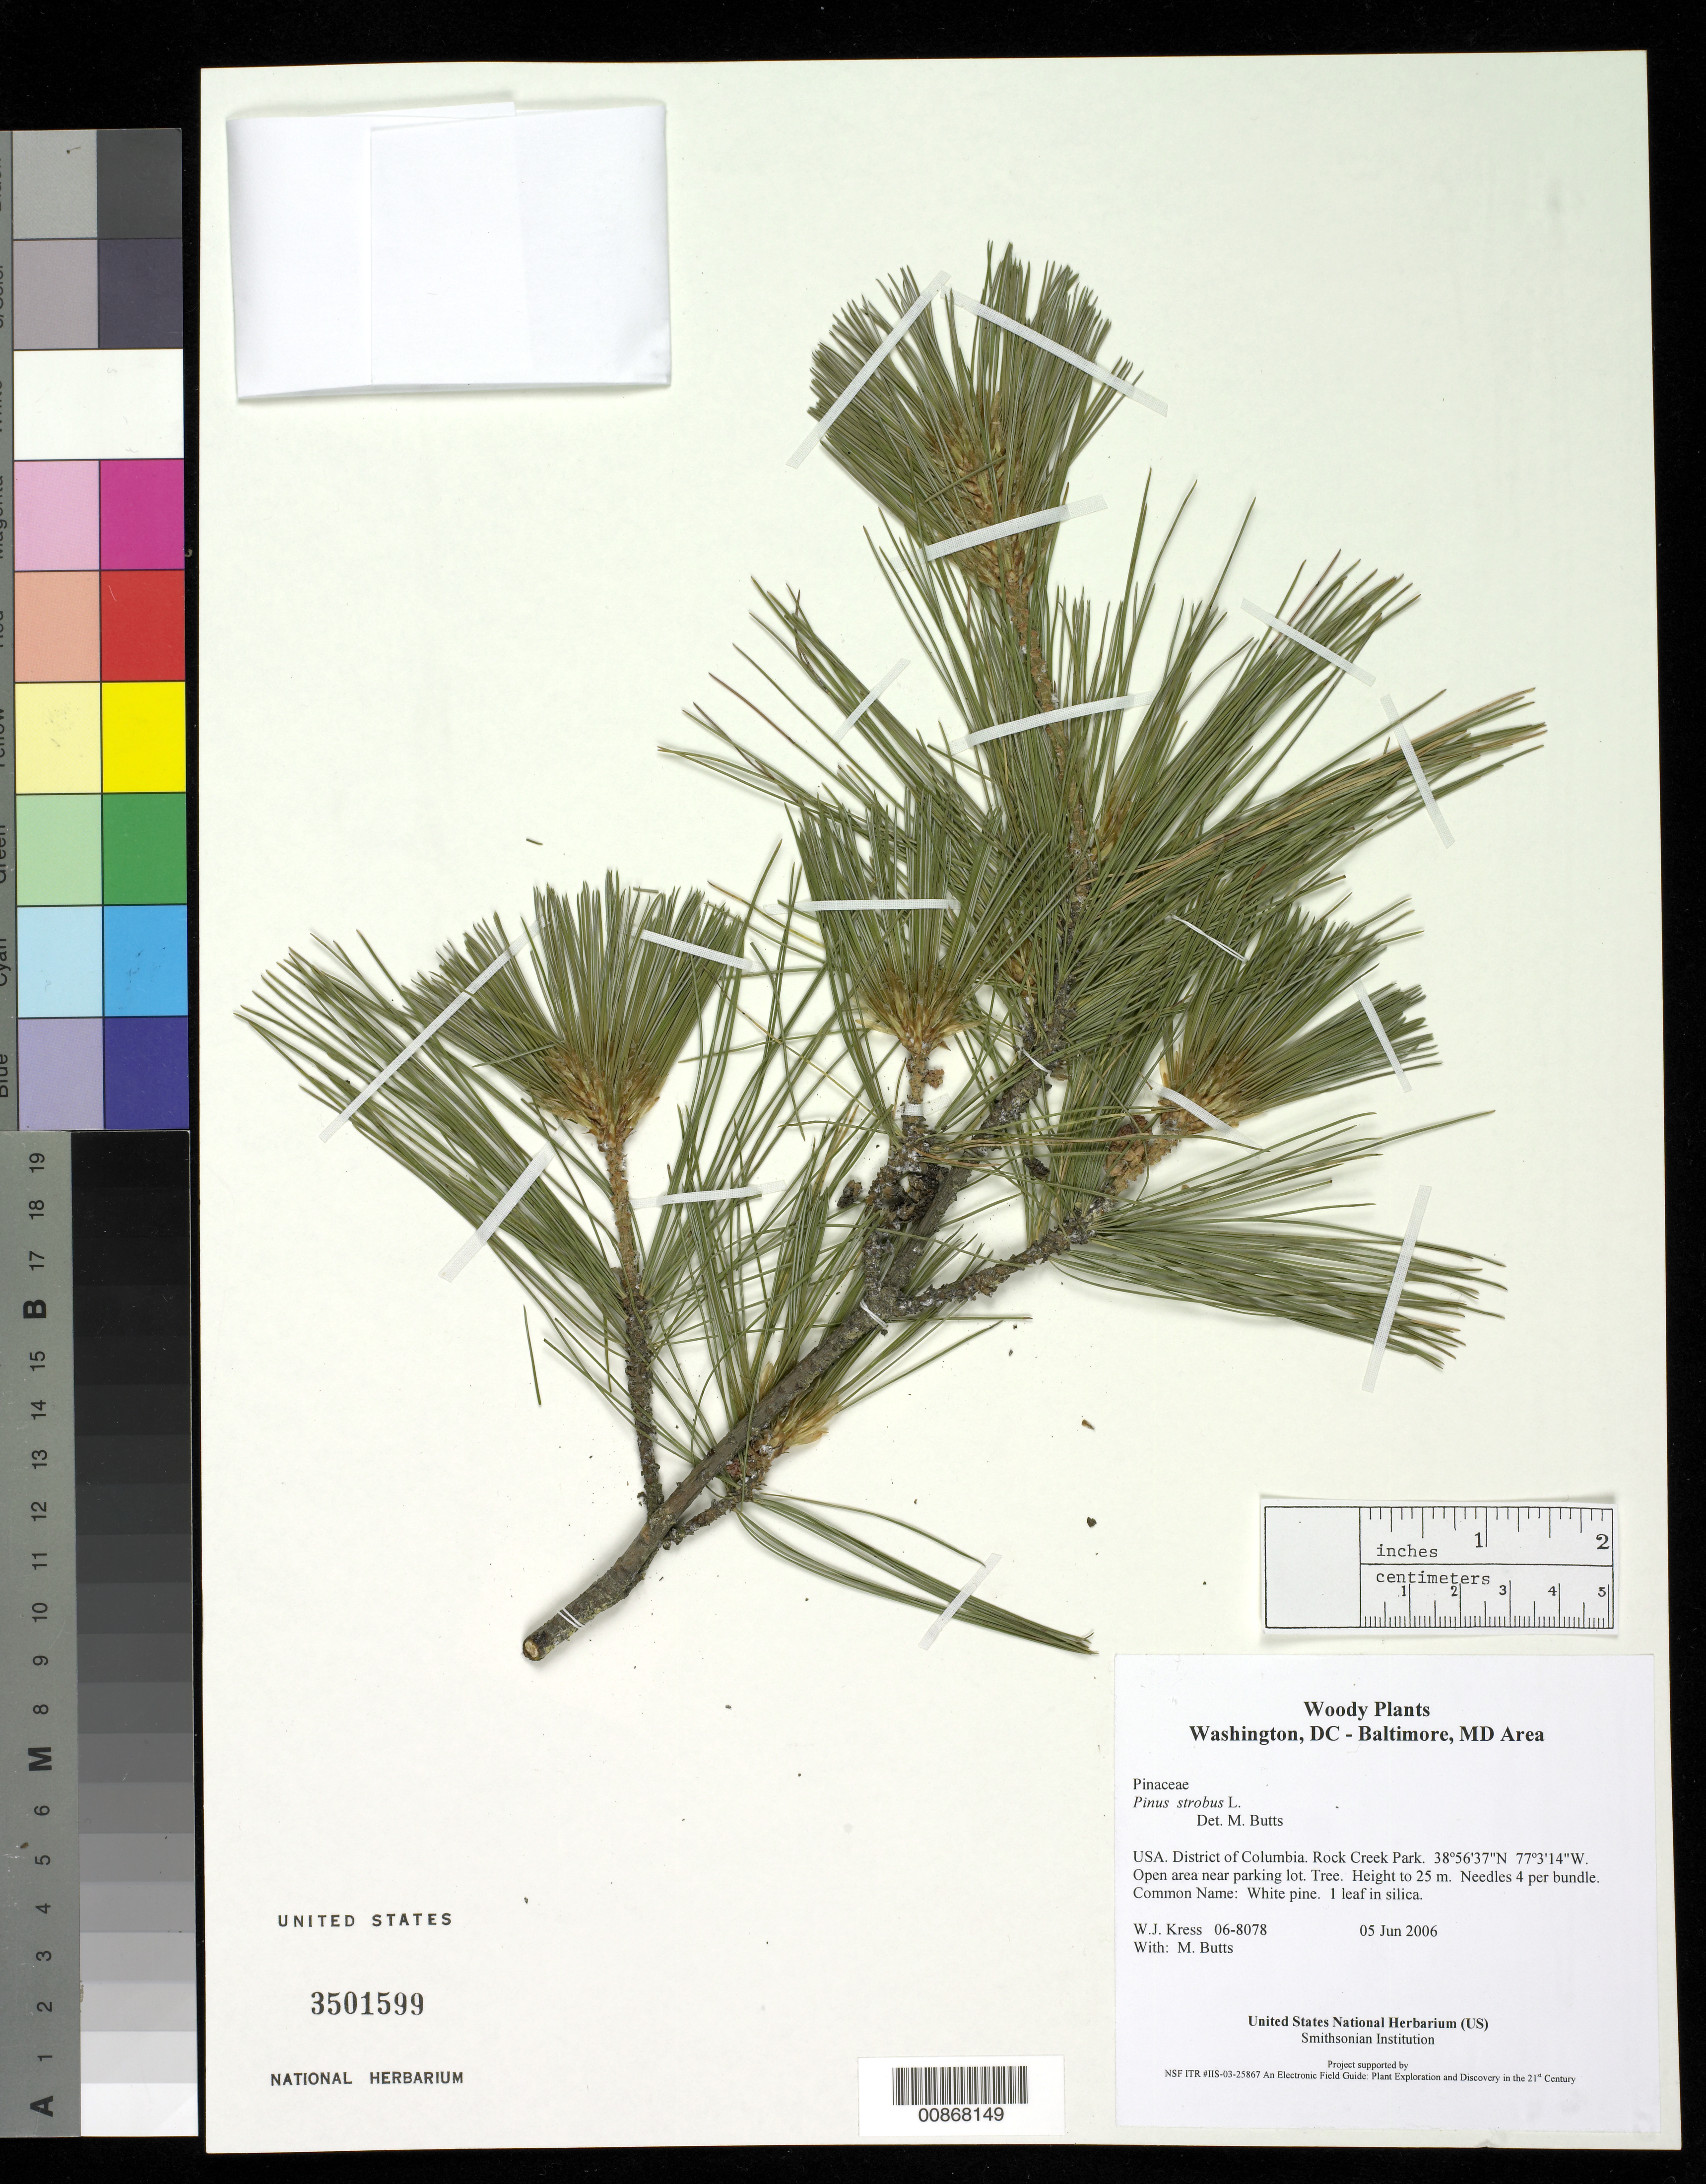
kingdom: Plantae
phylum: Tracheophyta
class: Pinopsida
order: Pinales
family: Pinaceae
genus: Pinus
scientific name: Pinus strobus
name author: L.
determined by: Butts, M. B.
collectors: W. J. Kress & M. B. Butts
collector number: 06-8078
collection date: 2006-06-05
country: United States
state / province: District of Columbia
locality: Rock Creek Park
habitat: Open area near parking lot.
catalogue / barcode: US 3501599